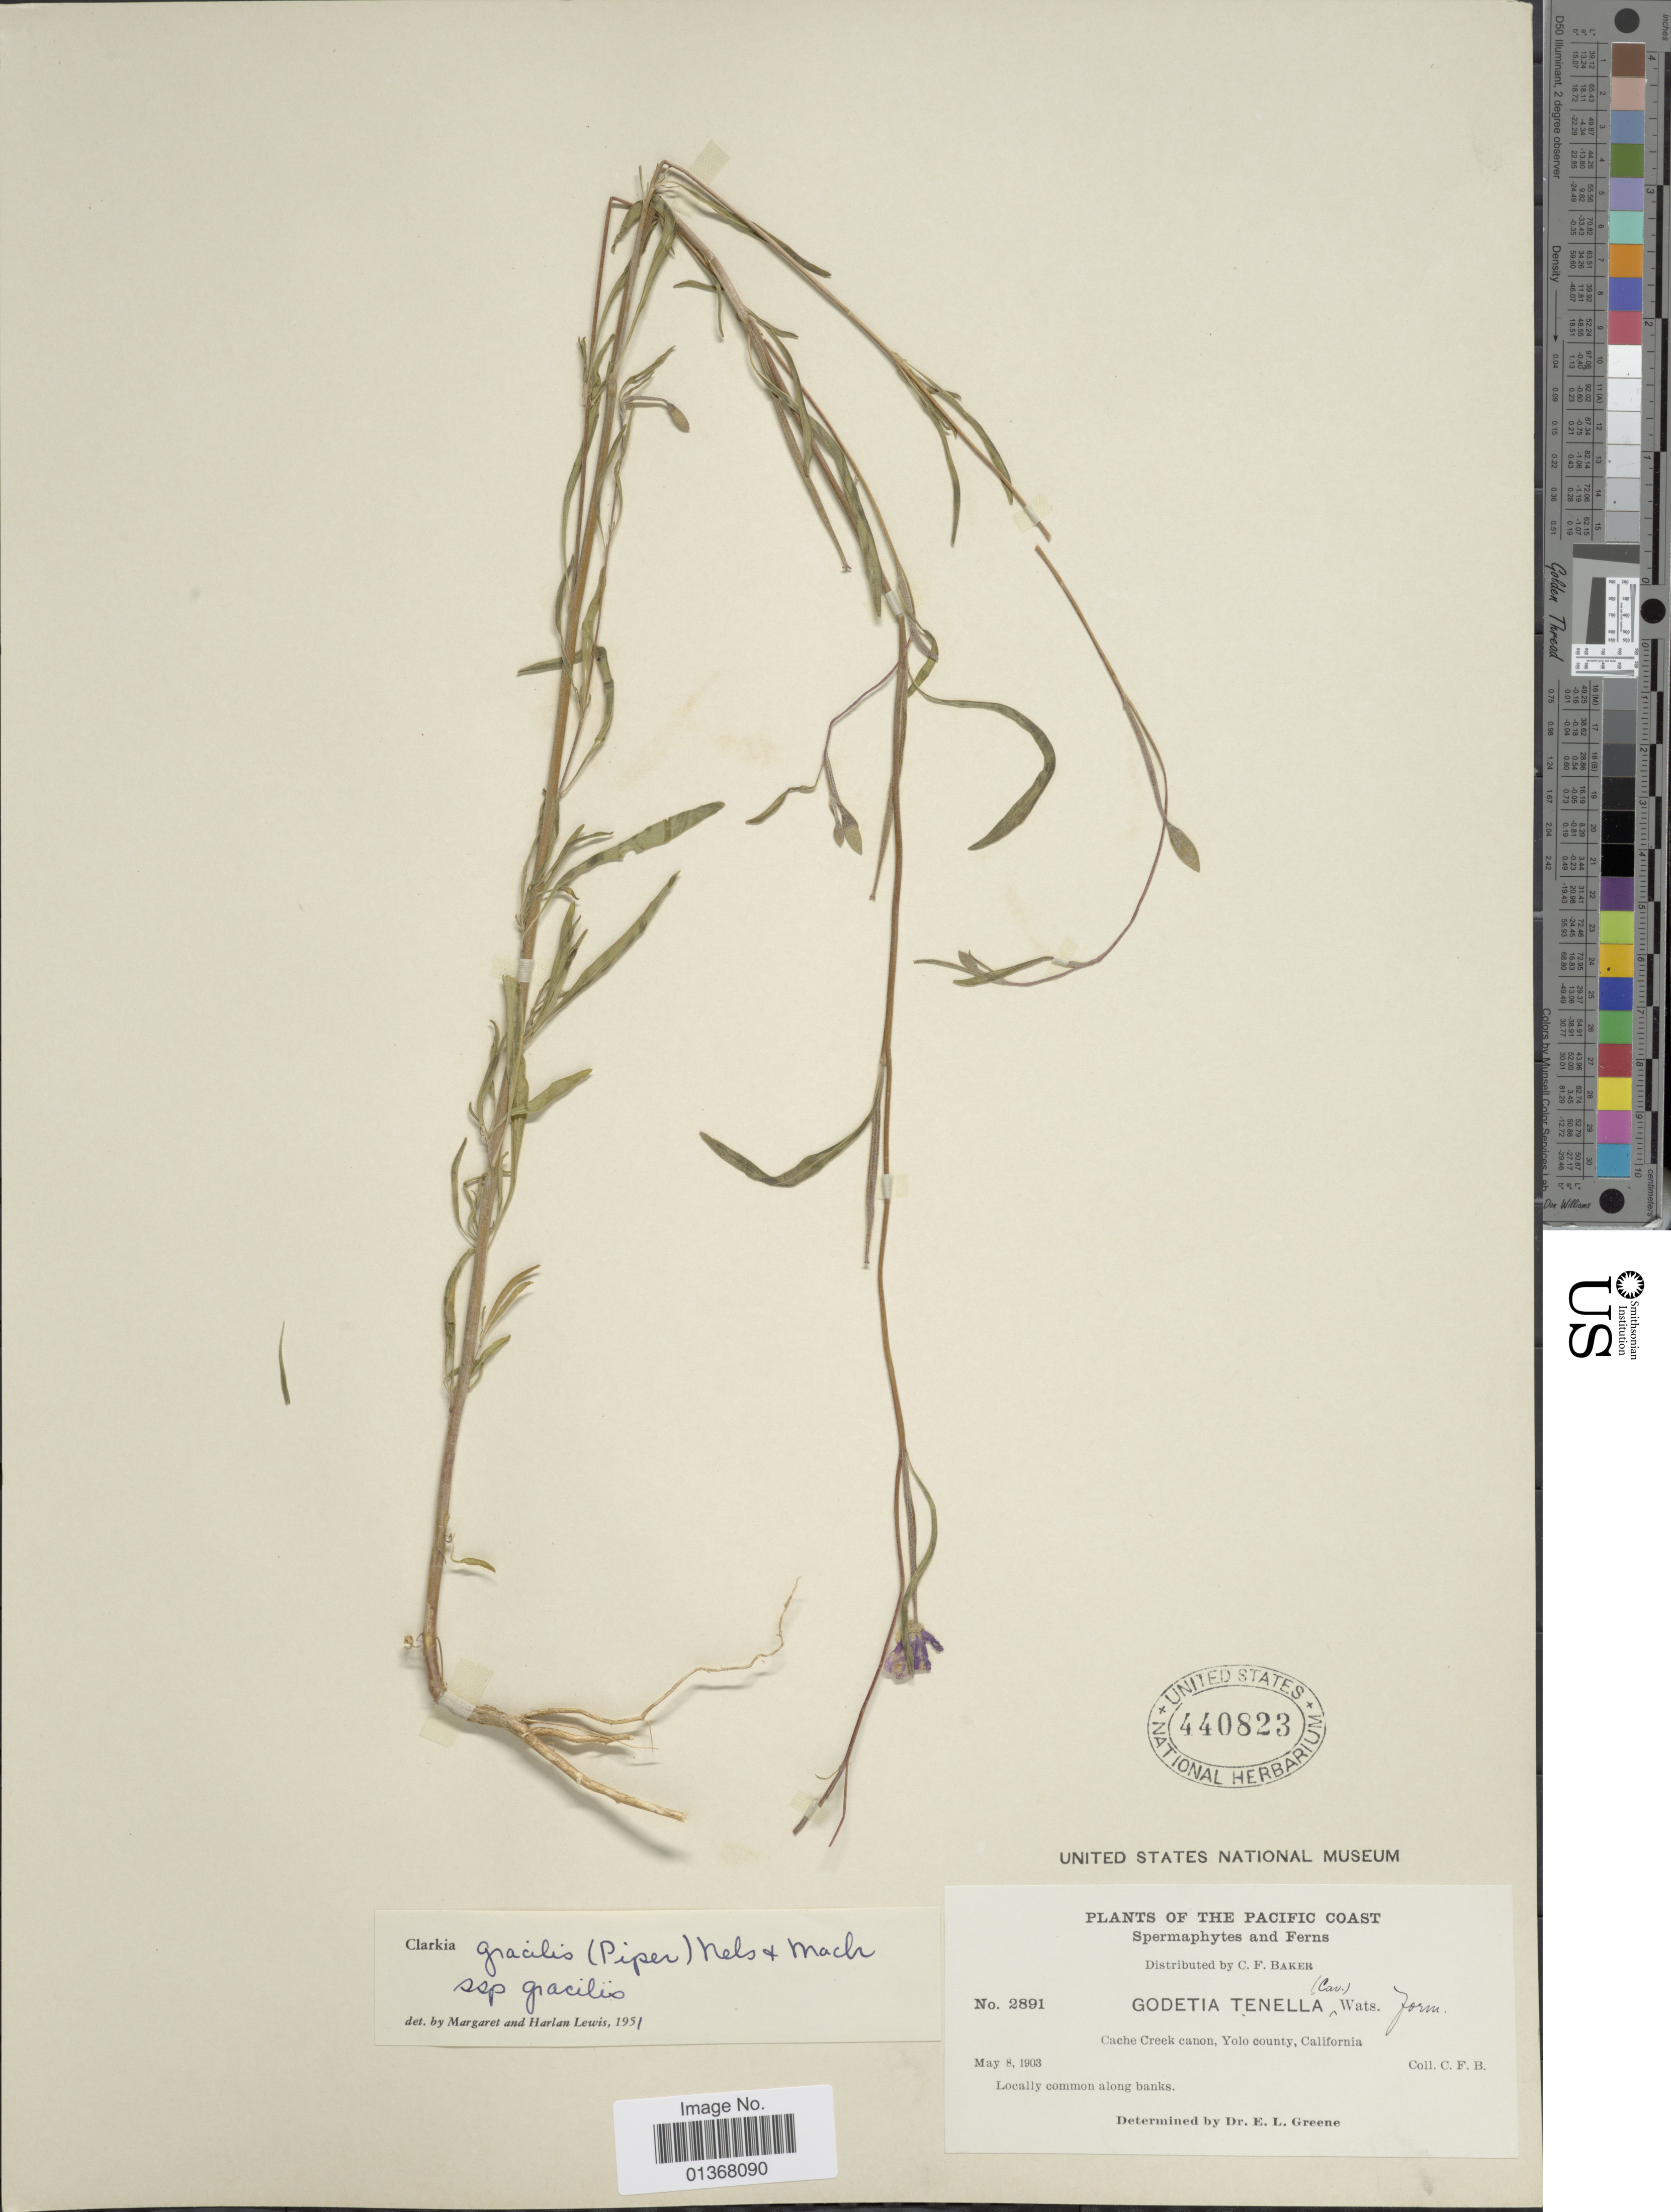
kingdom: Plantae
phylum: Tracheophyta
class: Magnoliopsida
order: Myrtales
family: Onagraceae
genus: Clarkia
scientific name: Clarkia gracilis subsp. gracilis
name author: (Piper) A. Nelson & J.F. Macbr.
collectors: C. F. Baker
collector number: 2891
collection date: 1903-05-08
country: United States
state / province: California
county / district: Yolo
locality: Pacific Coast, Cache Creek canon, Yolo County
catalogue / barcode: US 440823